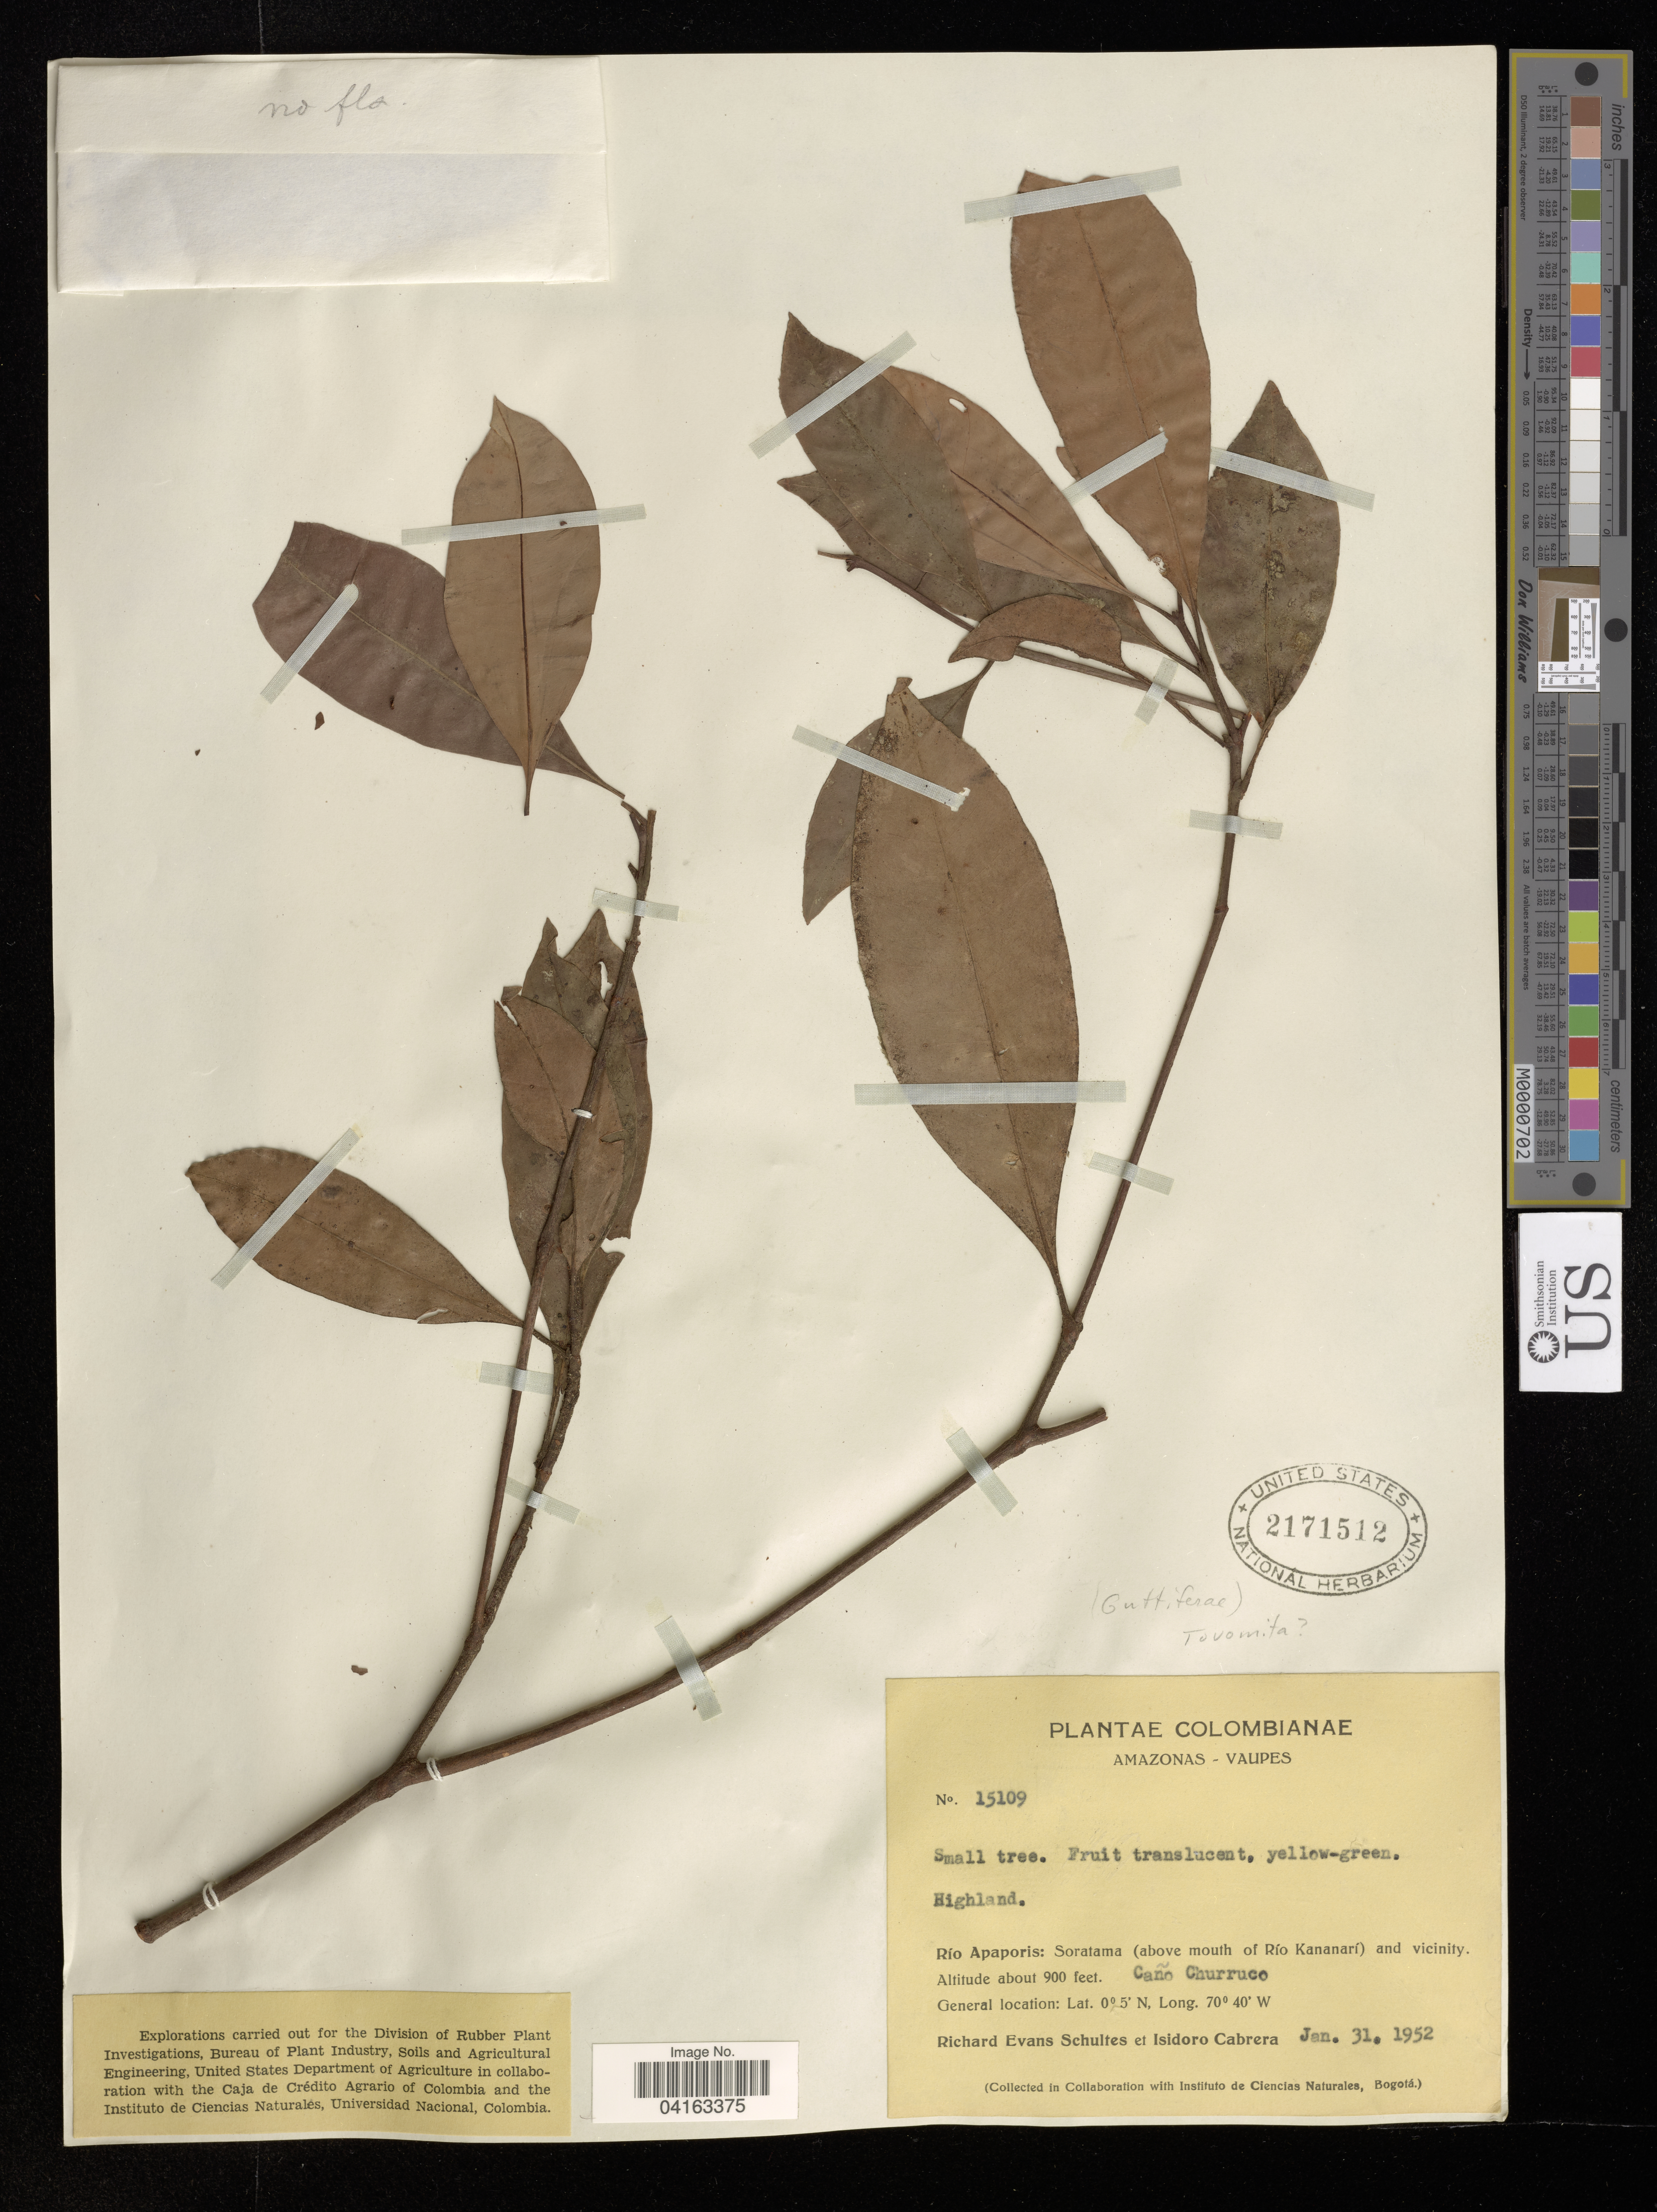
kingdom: Plantae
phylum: Tracheophyta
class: Magnoliopsida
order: Malpighiales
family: Clusiaceae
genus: Tovomita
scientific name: Tovomita sp.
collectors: R. Schultes & I. Cabrera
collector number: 15109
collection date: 1952-01-31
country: Colombia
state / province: Amazonas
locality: Vaupes. Río Apaporis: Soratama (above mouth of Río Kananarí) and vicinity.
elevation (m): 274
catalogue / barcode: US 2171512